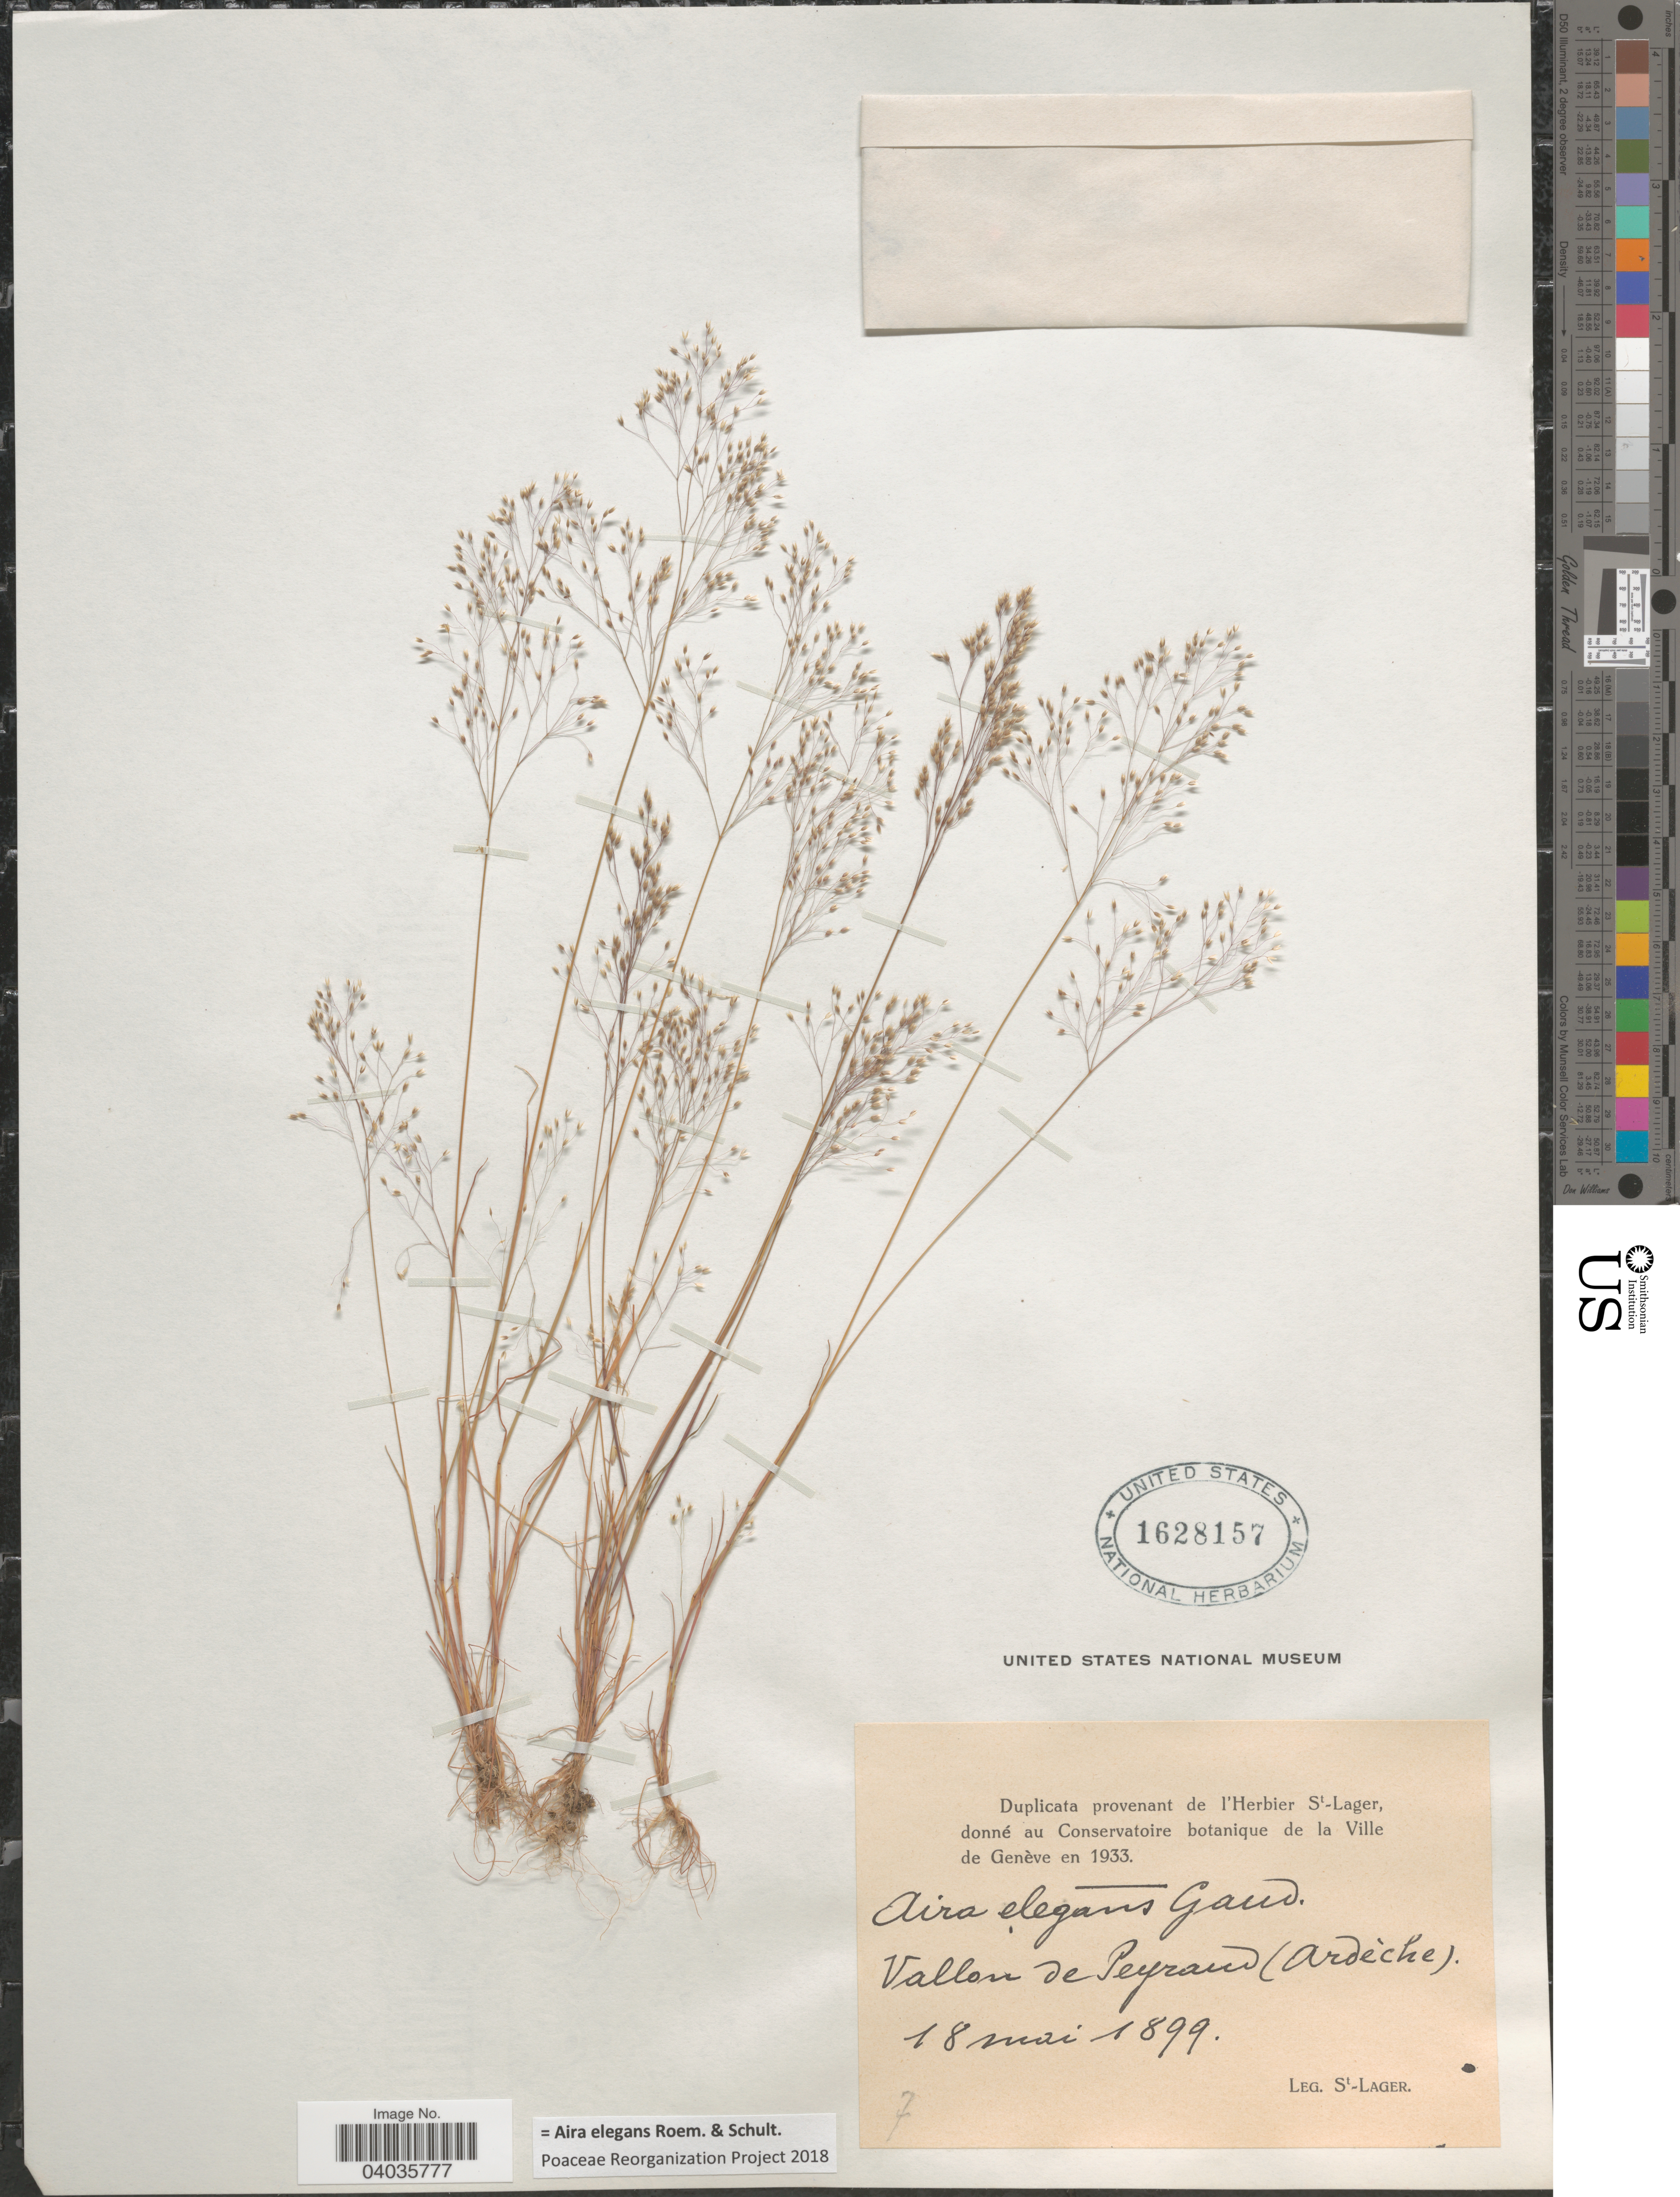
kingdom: Plantae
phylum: Tracheophyta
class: Liliopsida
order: Poales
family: Poaceae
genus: Aira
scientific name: Aira elegans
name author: L.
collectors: -. St. Lager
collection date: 1899-05-18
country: France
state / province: Auvergne-Rhône-Alpes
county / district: Ardèche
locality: Vallon de Peyraud (Ardèche).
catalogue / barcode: US 1628157